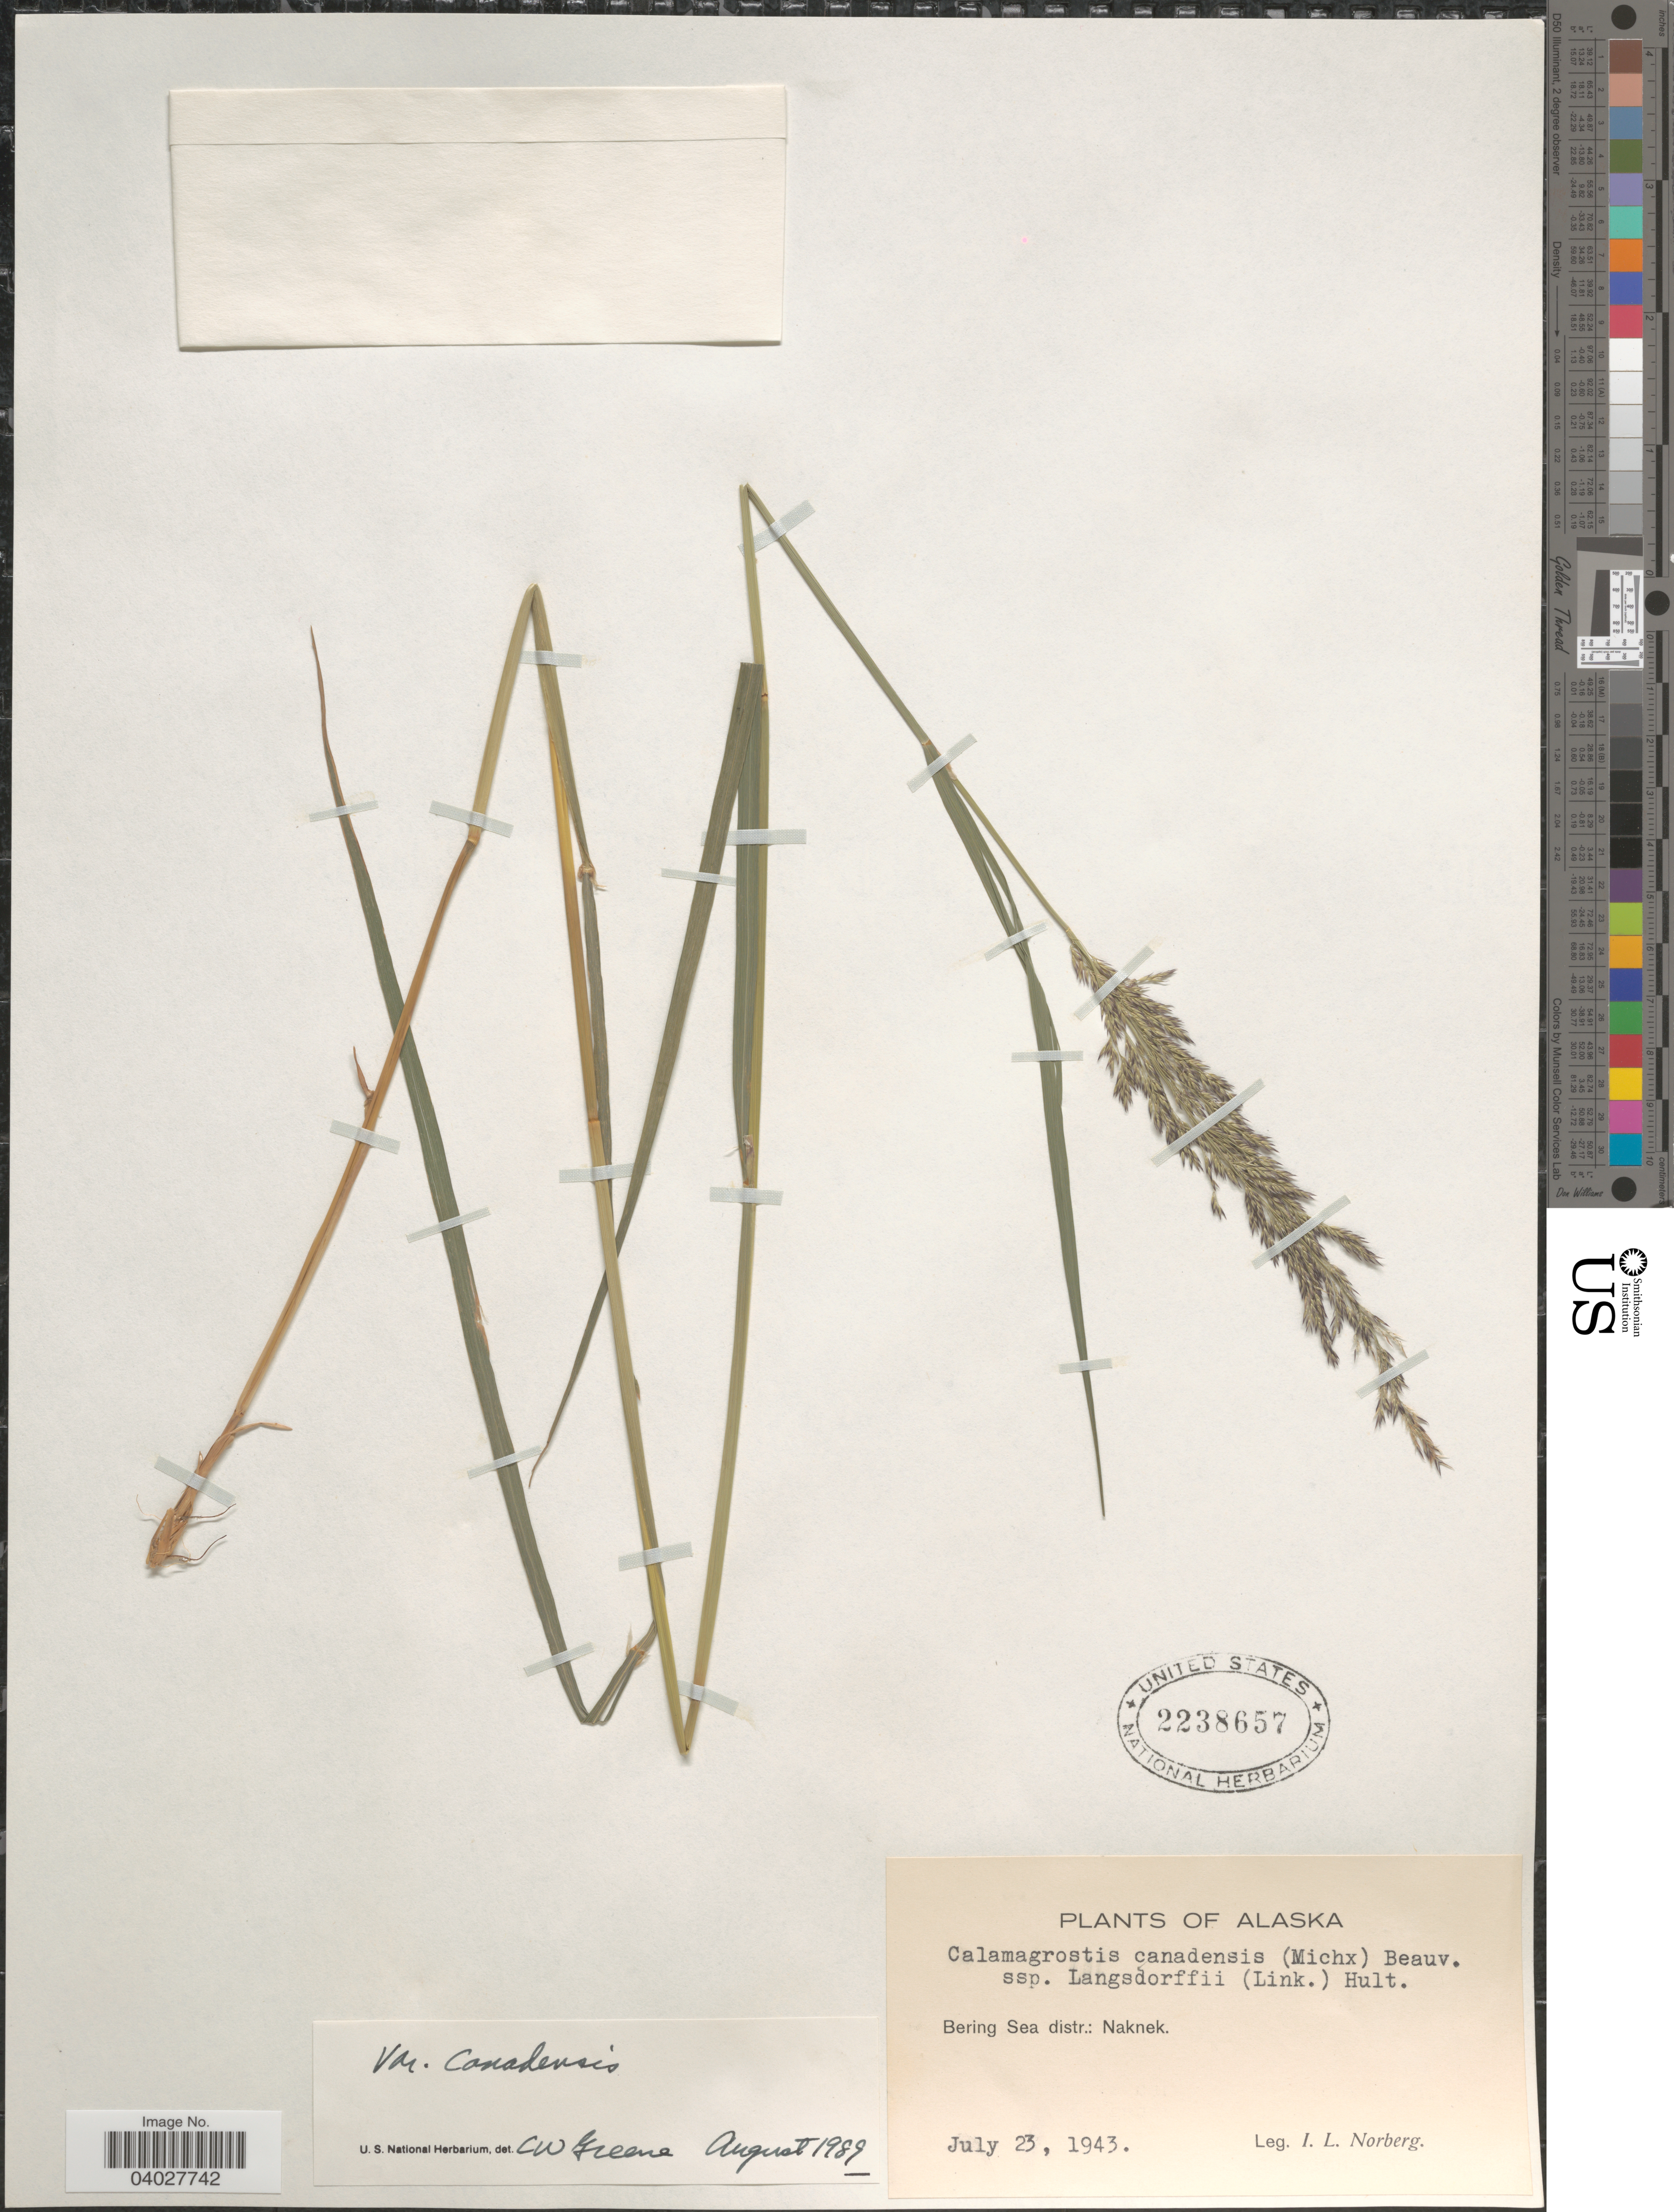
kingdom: Plantae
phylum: Tracheophyta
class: Liliopsida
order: Poales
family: Poaceae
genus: Calamagrostis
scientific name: Calamagrostis canadensis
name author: (Michx.) P. Beauv.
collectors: I. Norberg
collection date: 1943-07-23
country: United States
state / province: Alaska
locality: Bering Sea distr.: Naknek.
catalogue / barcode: US 2238657